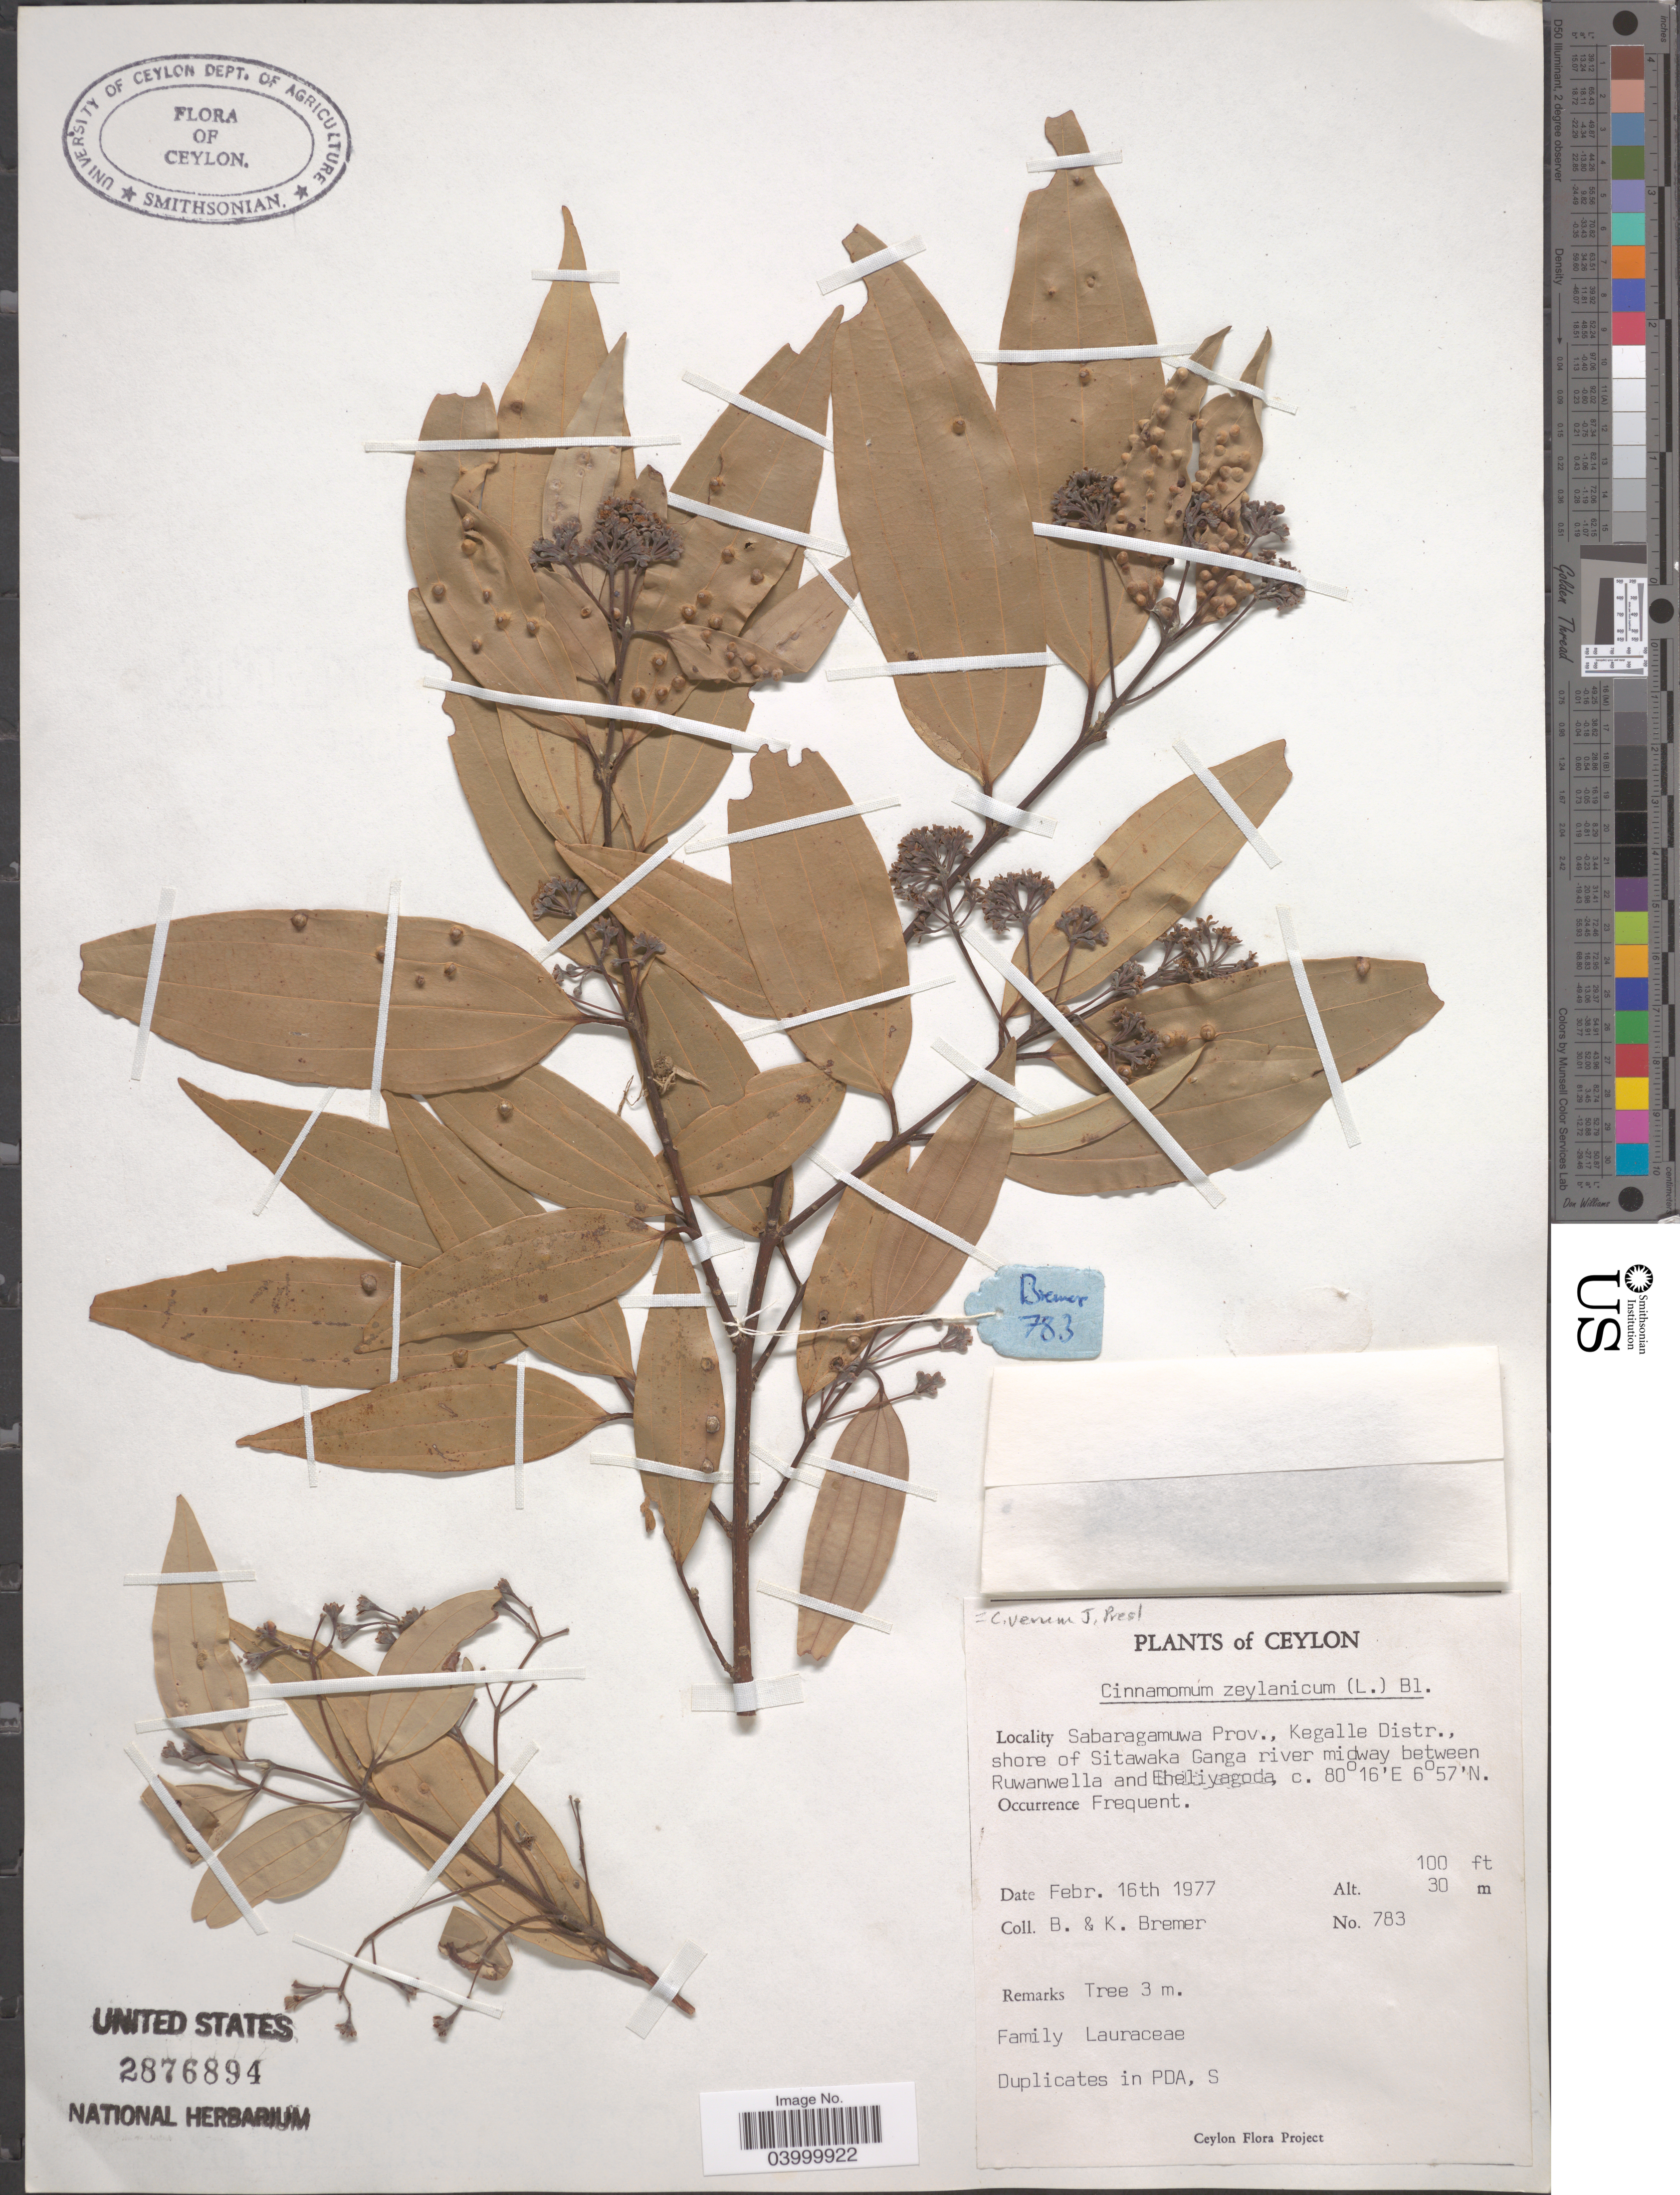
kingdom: Plantae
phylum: Tracheophyta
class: Magnoliopsida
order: Laurales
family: Lauraceae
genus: Cinnamomum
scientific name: Cinnamomum verum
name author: J. Presl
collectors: B. Bremer & K. Bremer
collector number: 783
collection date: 1977-02-16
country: Sri Lanka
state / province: Sabaragamuwa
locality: Ceylon. Kegalle Distr., shore of Sitawaka Ganga river midway between Ruwanwella en Eheliyagoda.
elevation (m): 30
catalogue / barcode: US 2876894